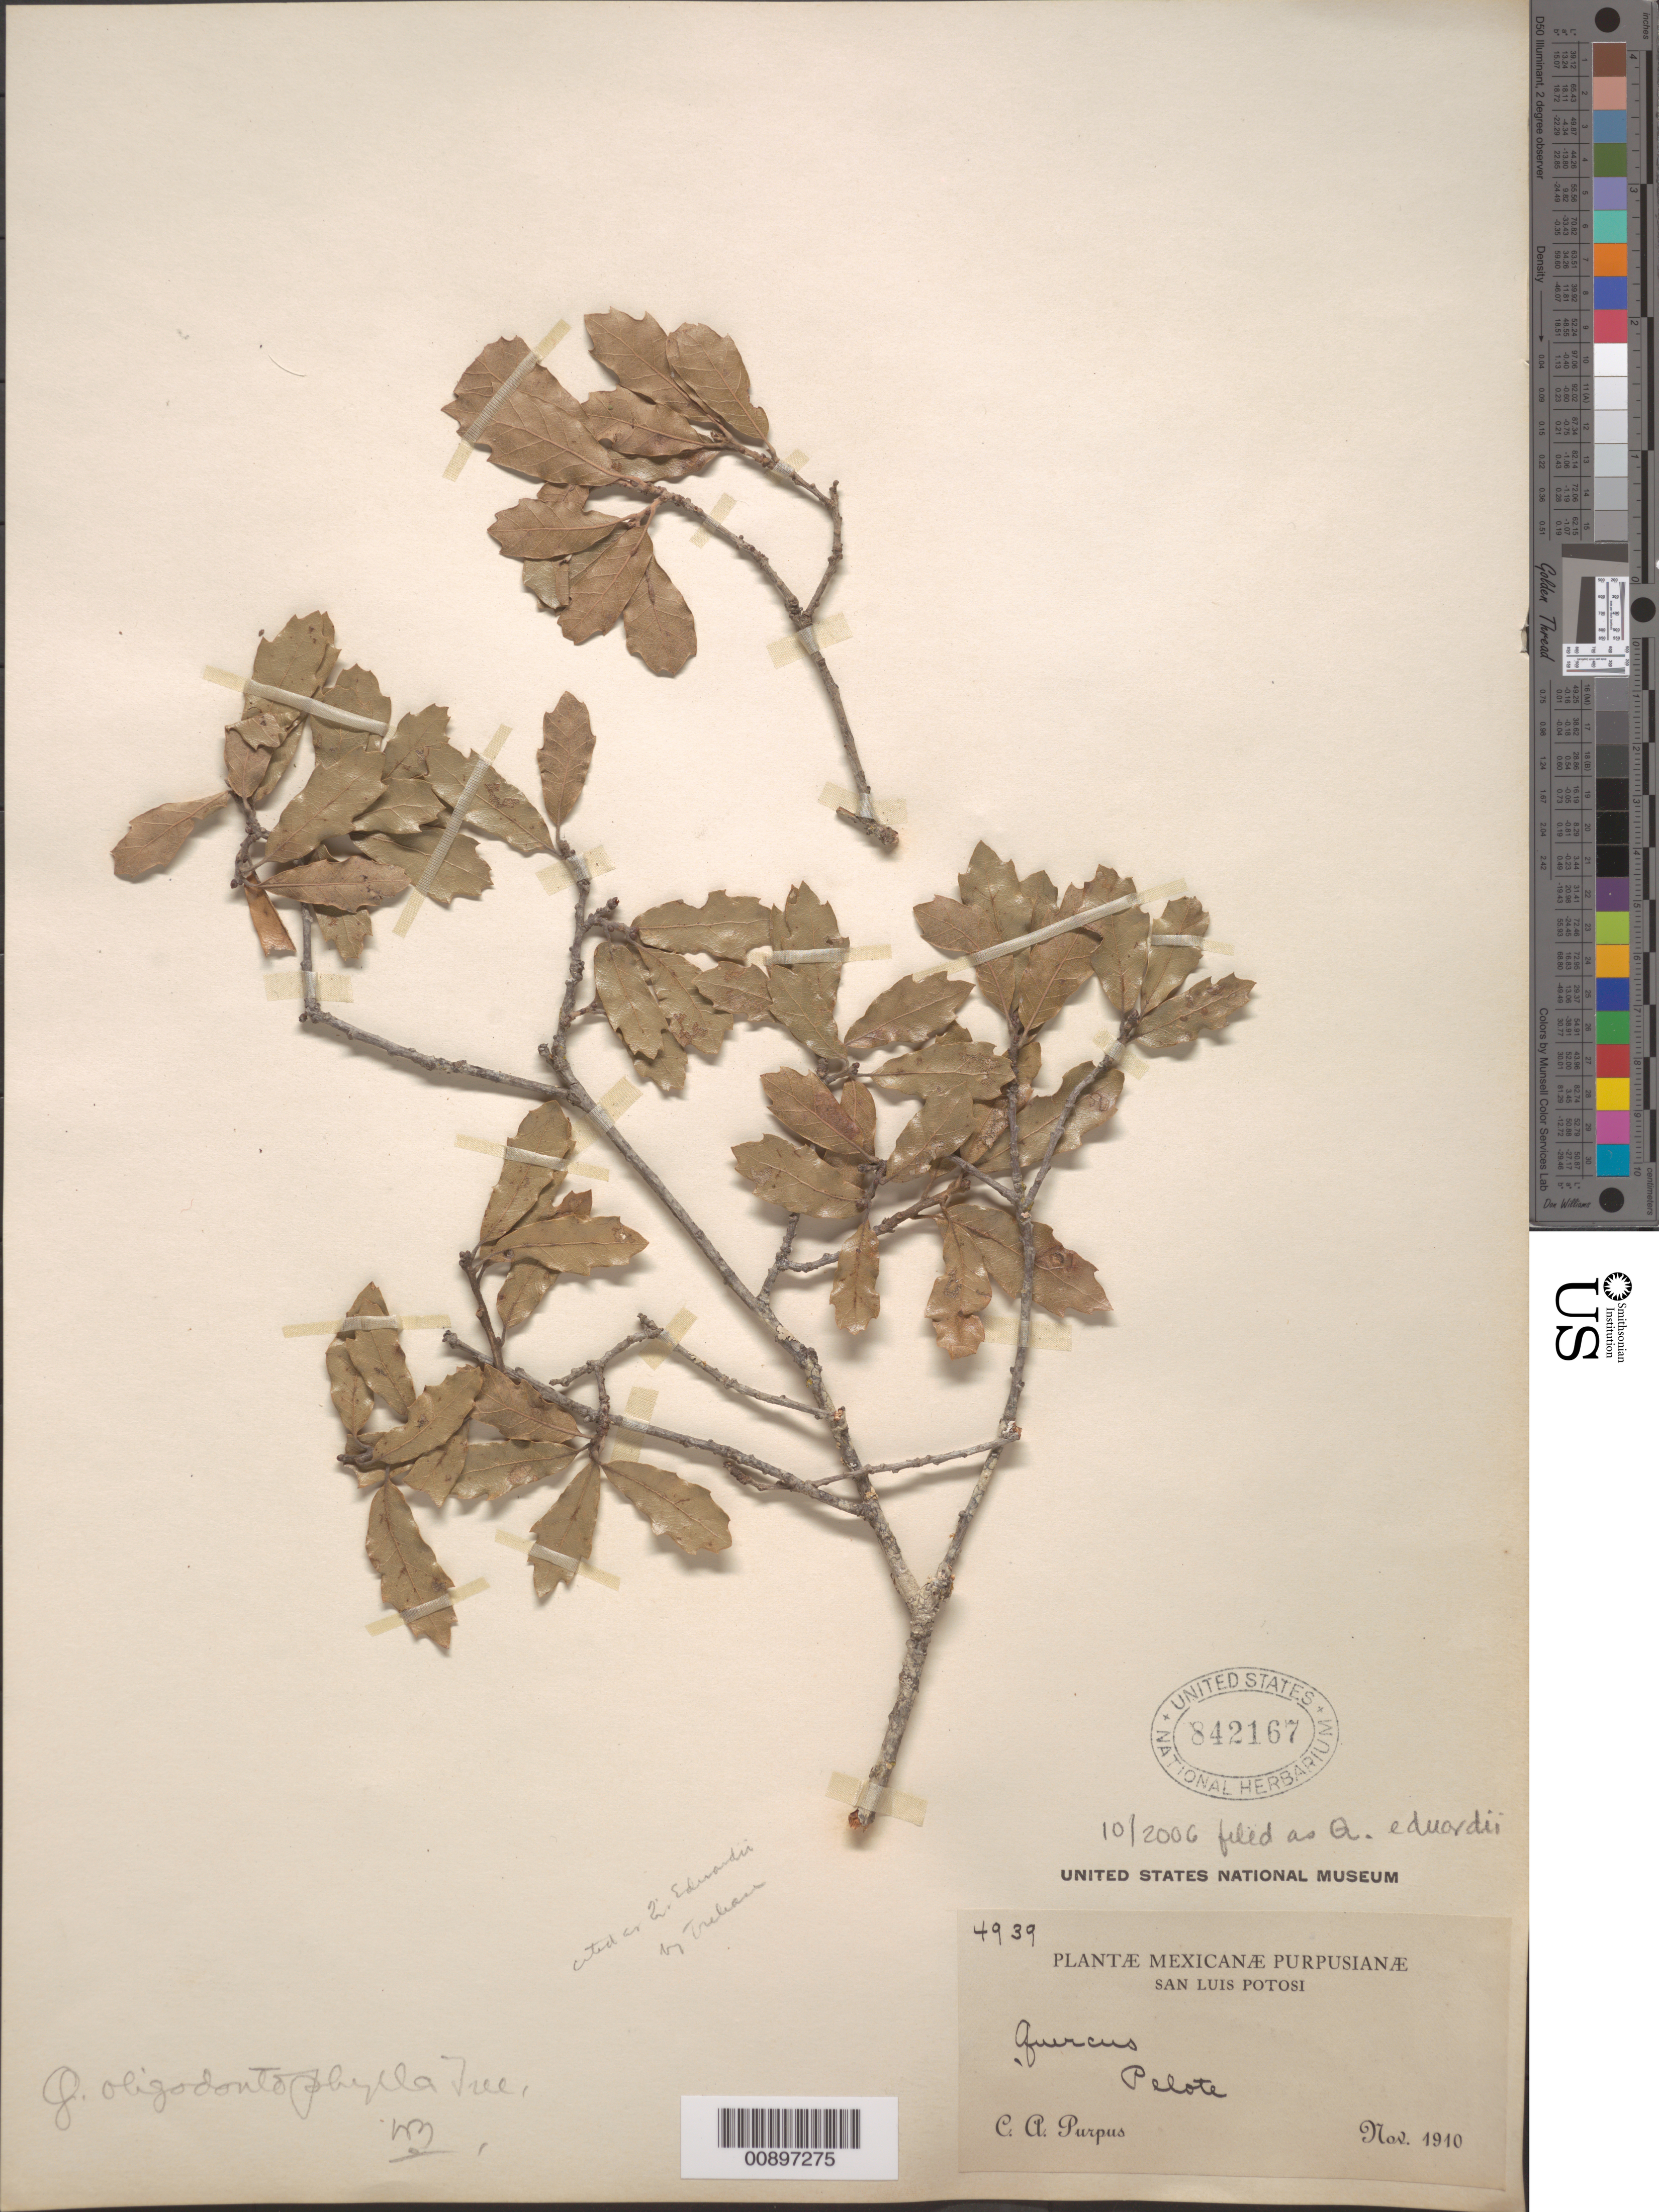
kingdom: Plantae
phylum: Tracheophyta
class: Magnoliopsida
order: Fagales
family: Fagaceae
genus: Quercus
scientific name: Quercus eduardii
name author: Trel.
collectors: C. A. Purpus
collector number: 4939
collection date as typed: Nov 1910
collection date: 1910-11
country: Mexico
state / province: San Luis Potosí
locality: Pelote. San Luis Potosí.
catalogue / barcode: US 842167